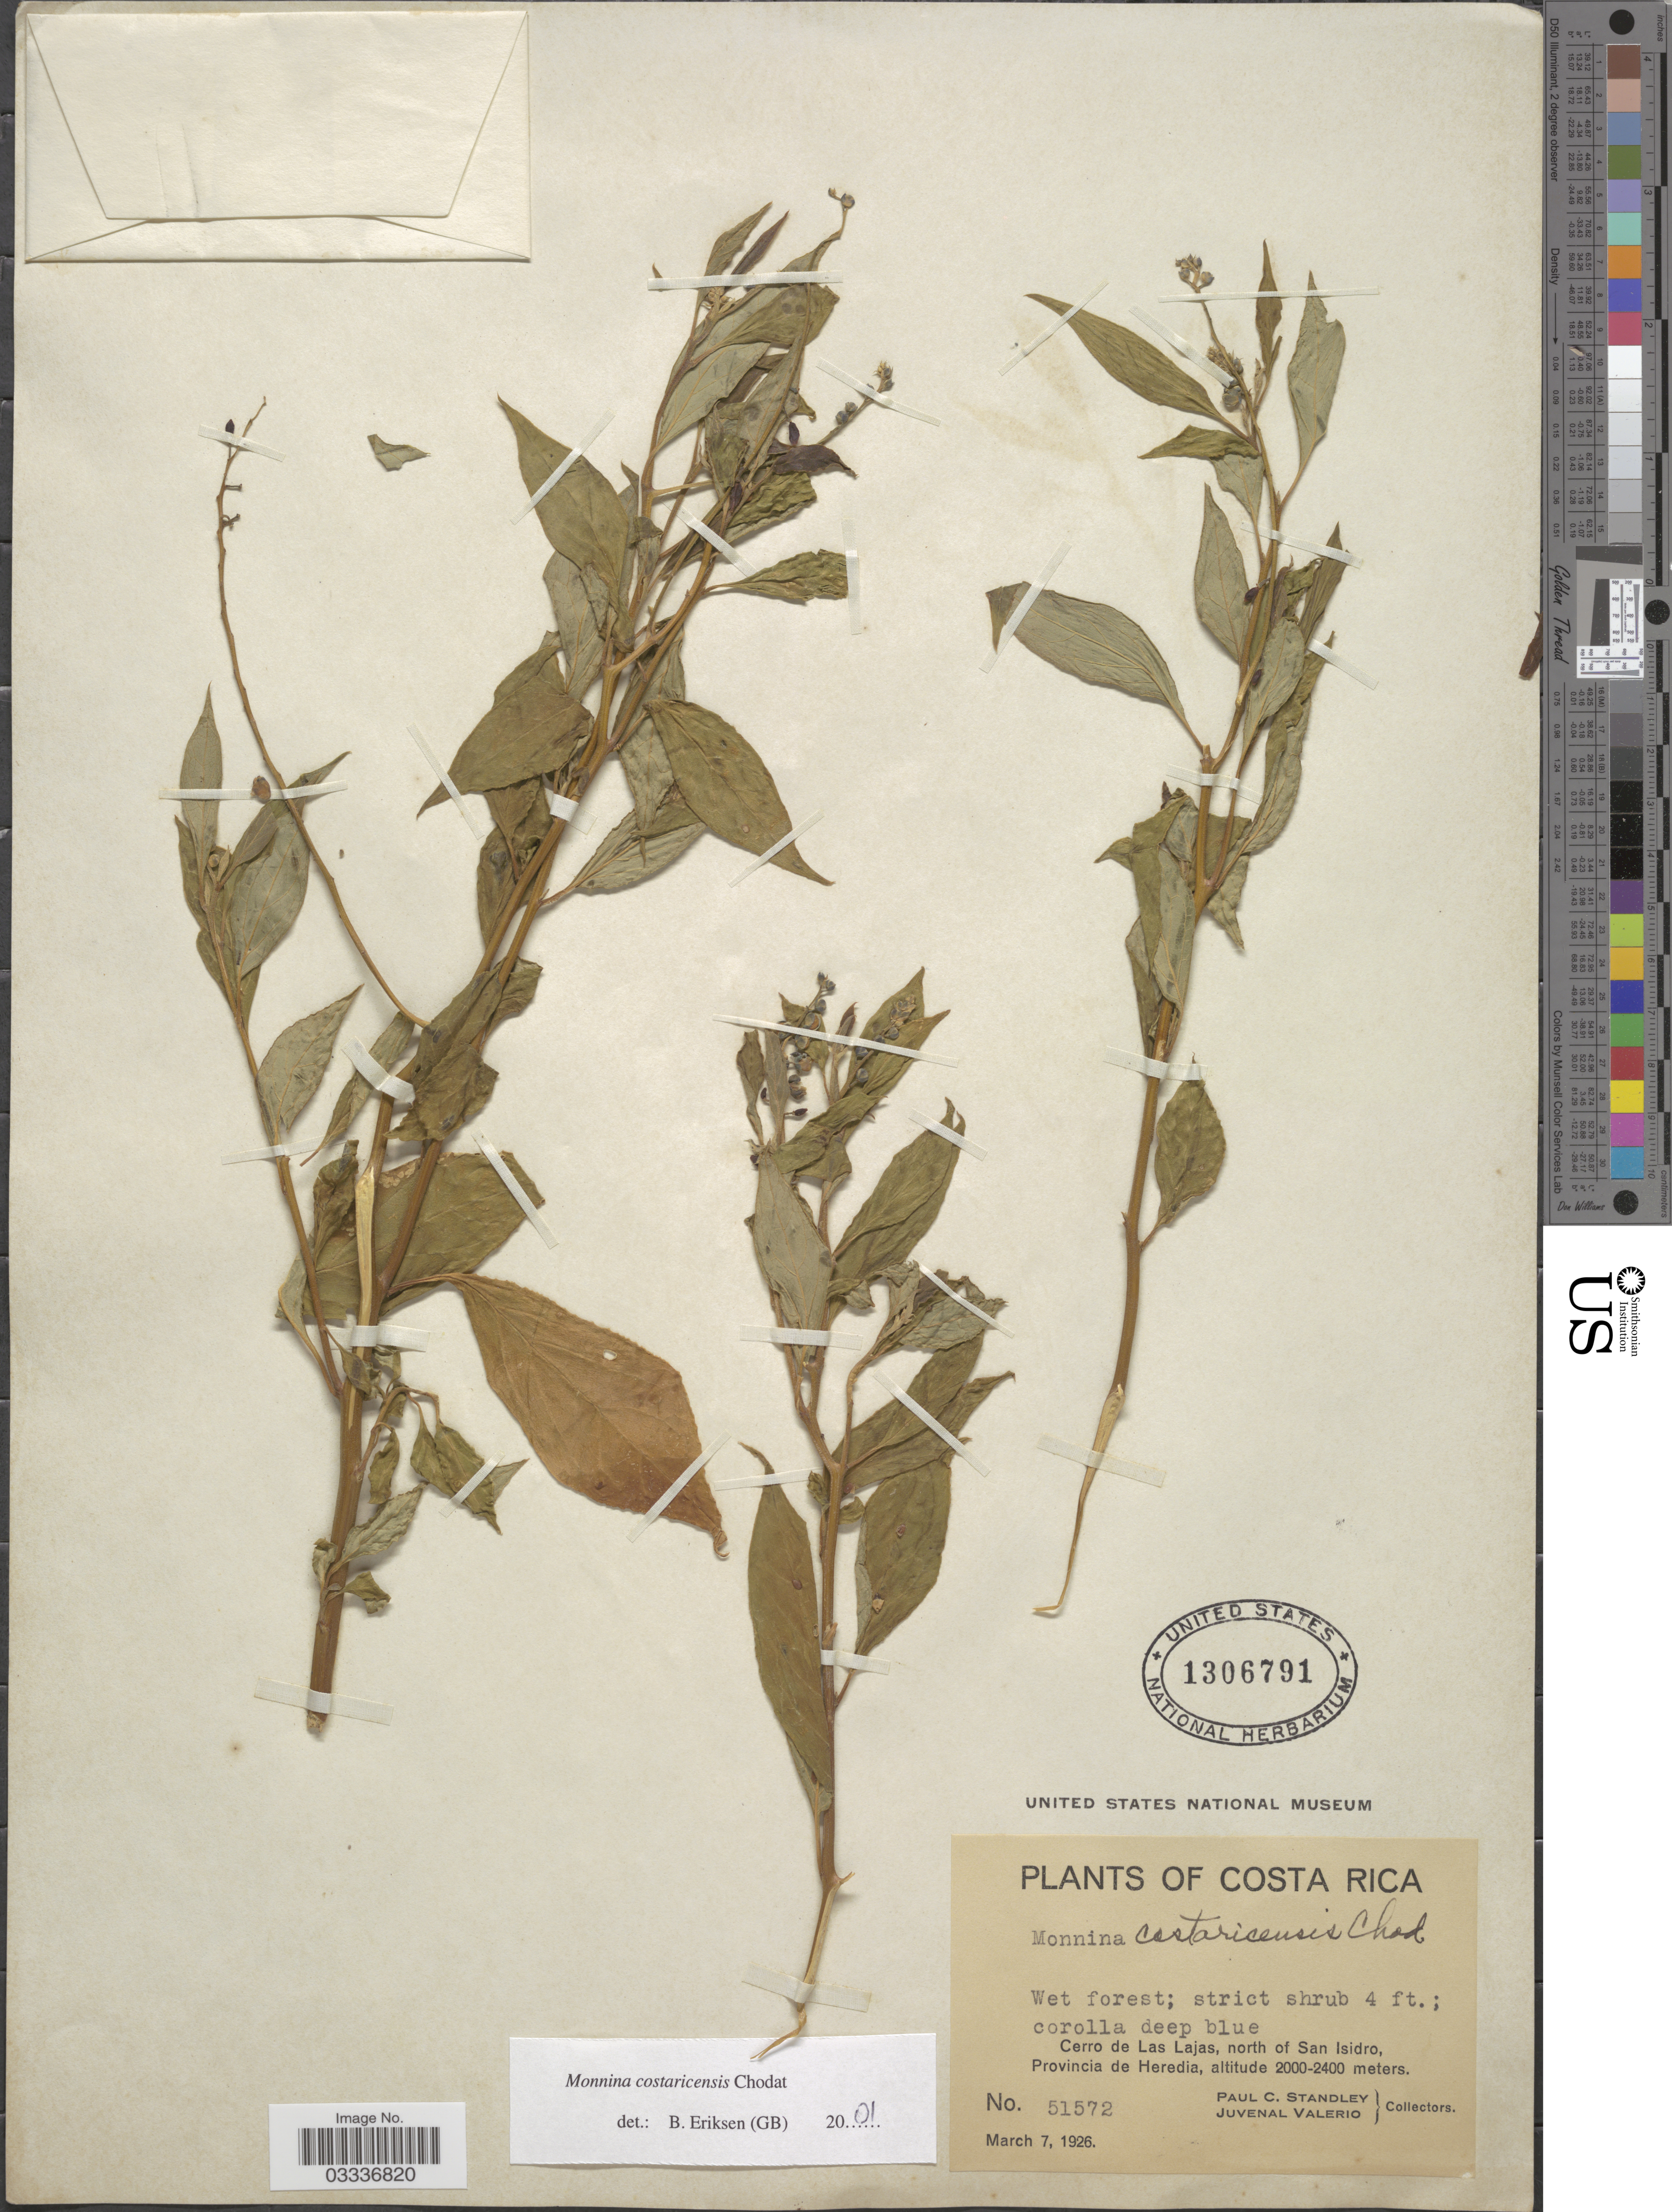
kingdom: Plantae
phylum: Tracheophyta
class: Magnoliopsida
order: Fabales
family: Polygalaceae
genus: Monnina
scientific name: Monnina costaricensis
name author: Chodat ex Durand & Pittier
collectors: P. C. Standley & J. Valerio R.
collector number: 51572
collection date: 1926-03-07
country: Costa Rica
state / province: Heredia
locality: Cerro de Las Lajas, north of San Isidro.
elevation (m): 2000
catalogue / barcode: US 1306791